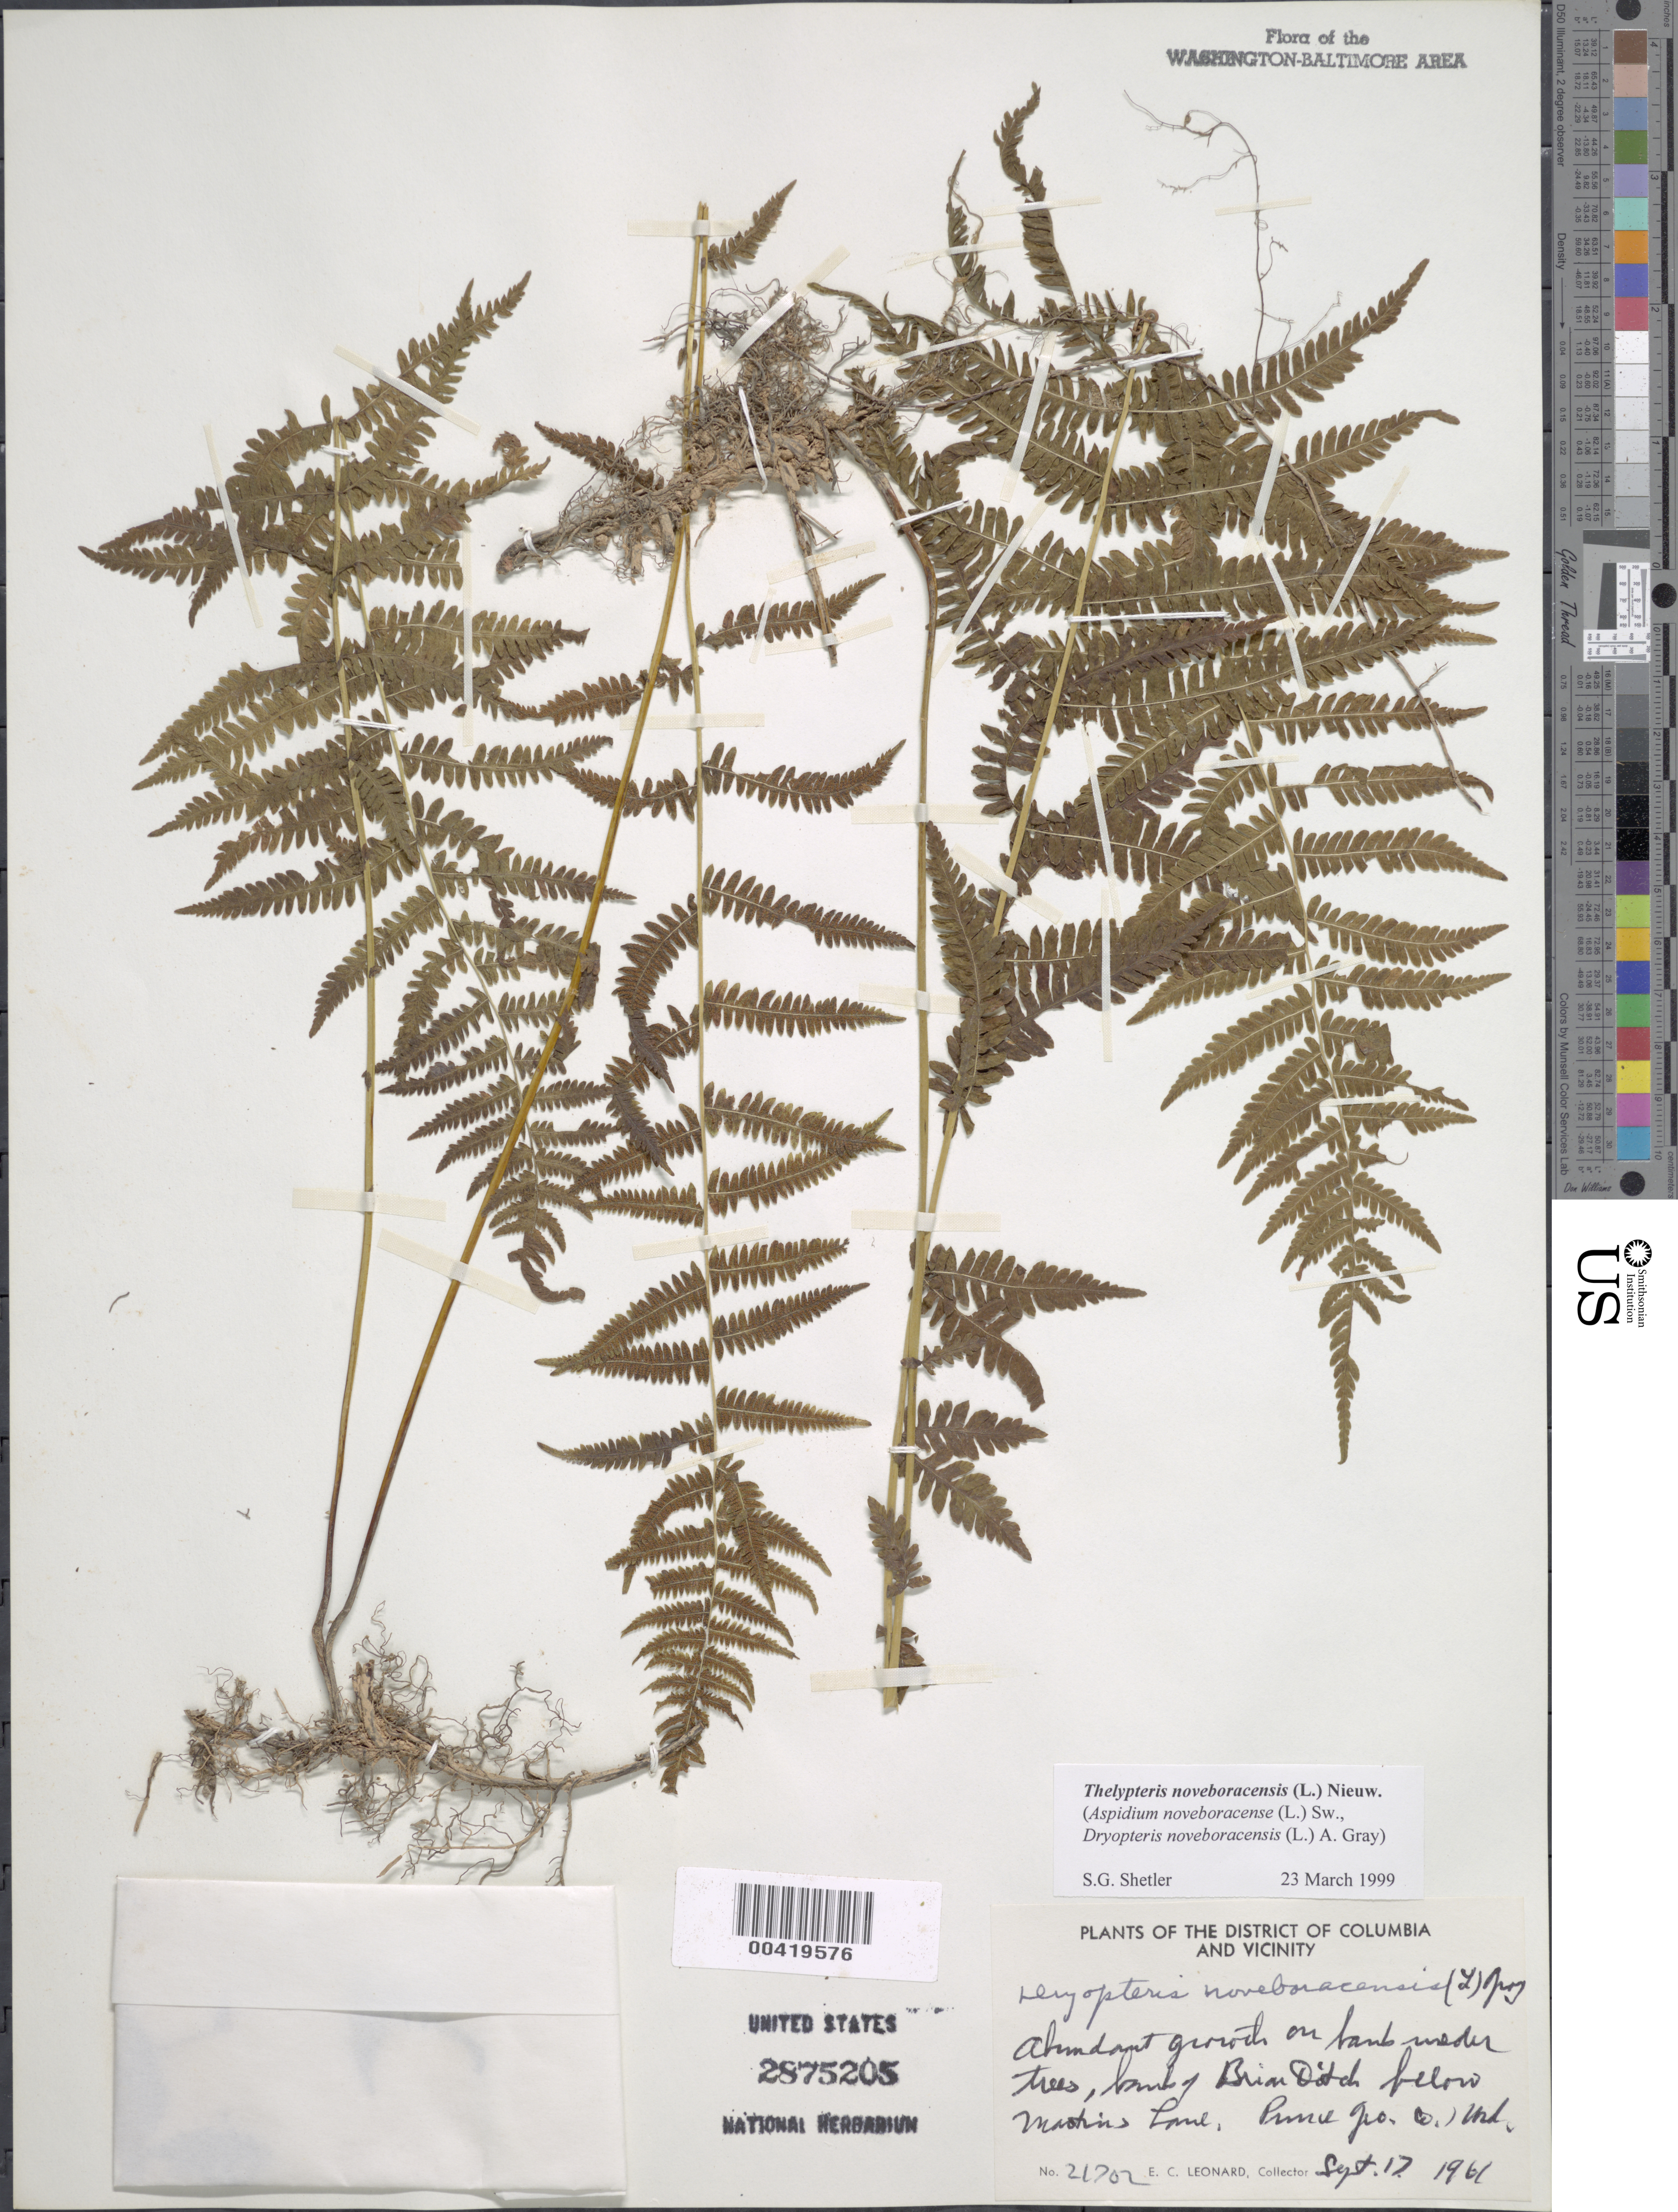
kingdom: Plantae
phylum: Tracheophyta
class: Polypodiopsida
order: Polypodiales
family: Thelypteridaceae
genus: Parathelypteris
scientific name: Parathelypteris noveboracensis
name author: (L.) Ching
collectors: E. C. Leonard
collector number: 21702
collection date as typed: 17 Sep 1961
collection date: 1961-09-17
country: United States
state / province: Maryland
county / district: Prince George's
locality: Briar Ditch below Martins Lane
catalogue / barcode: US 2875205